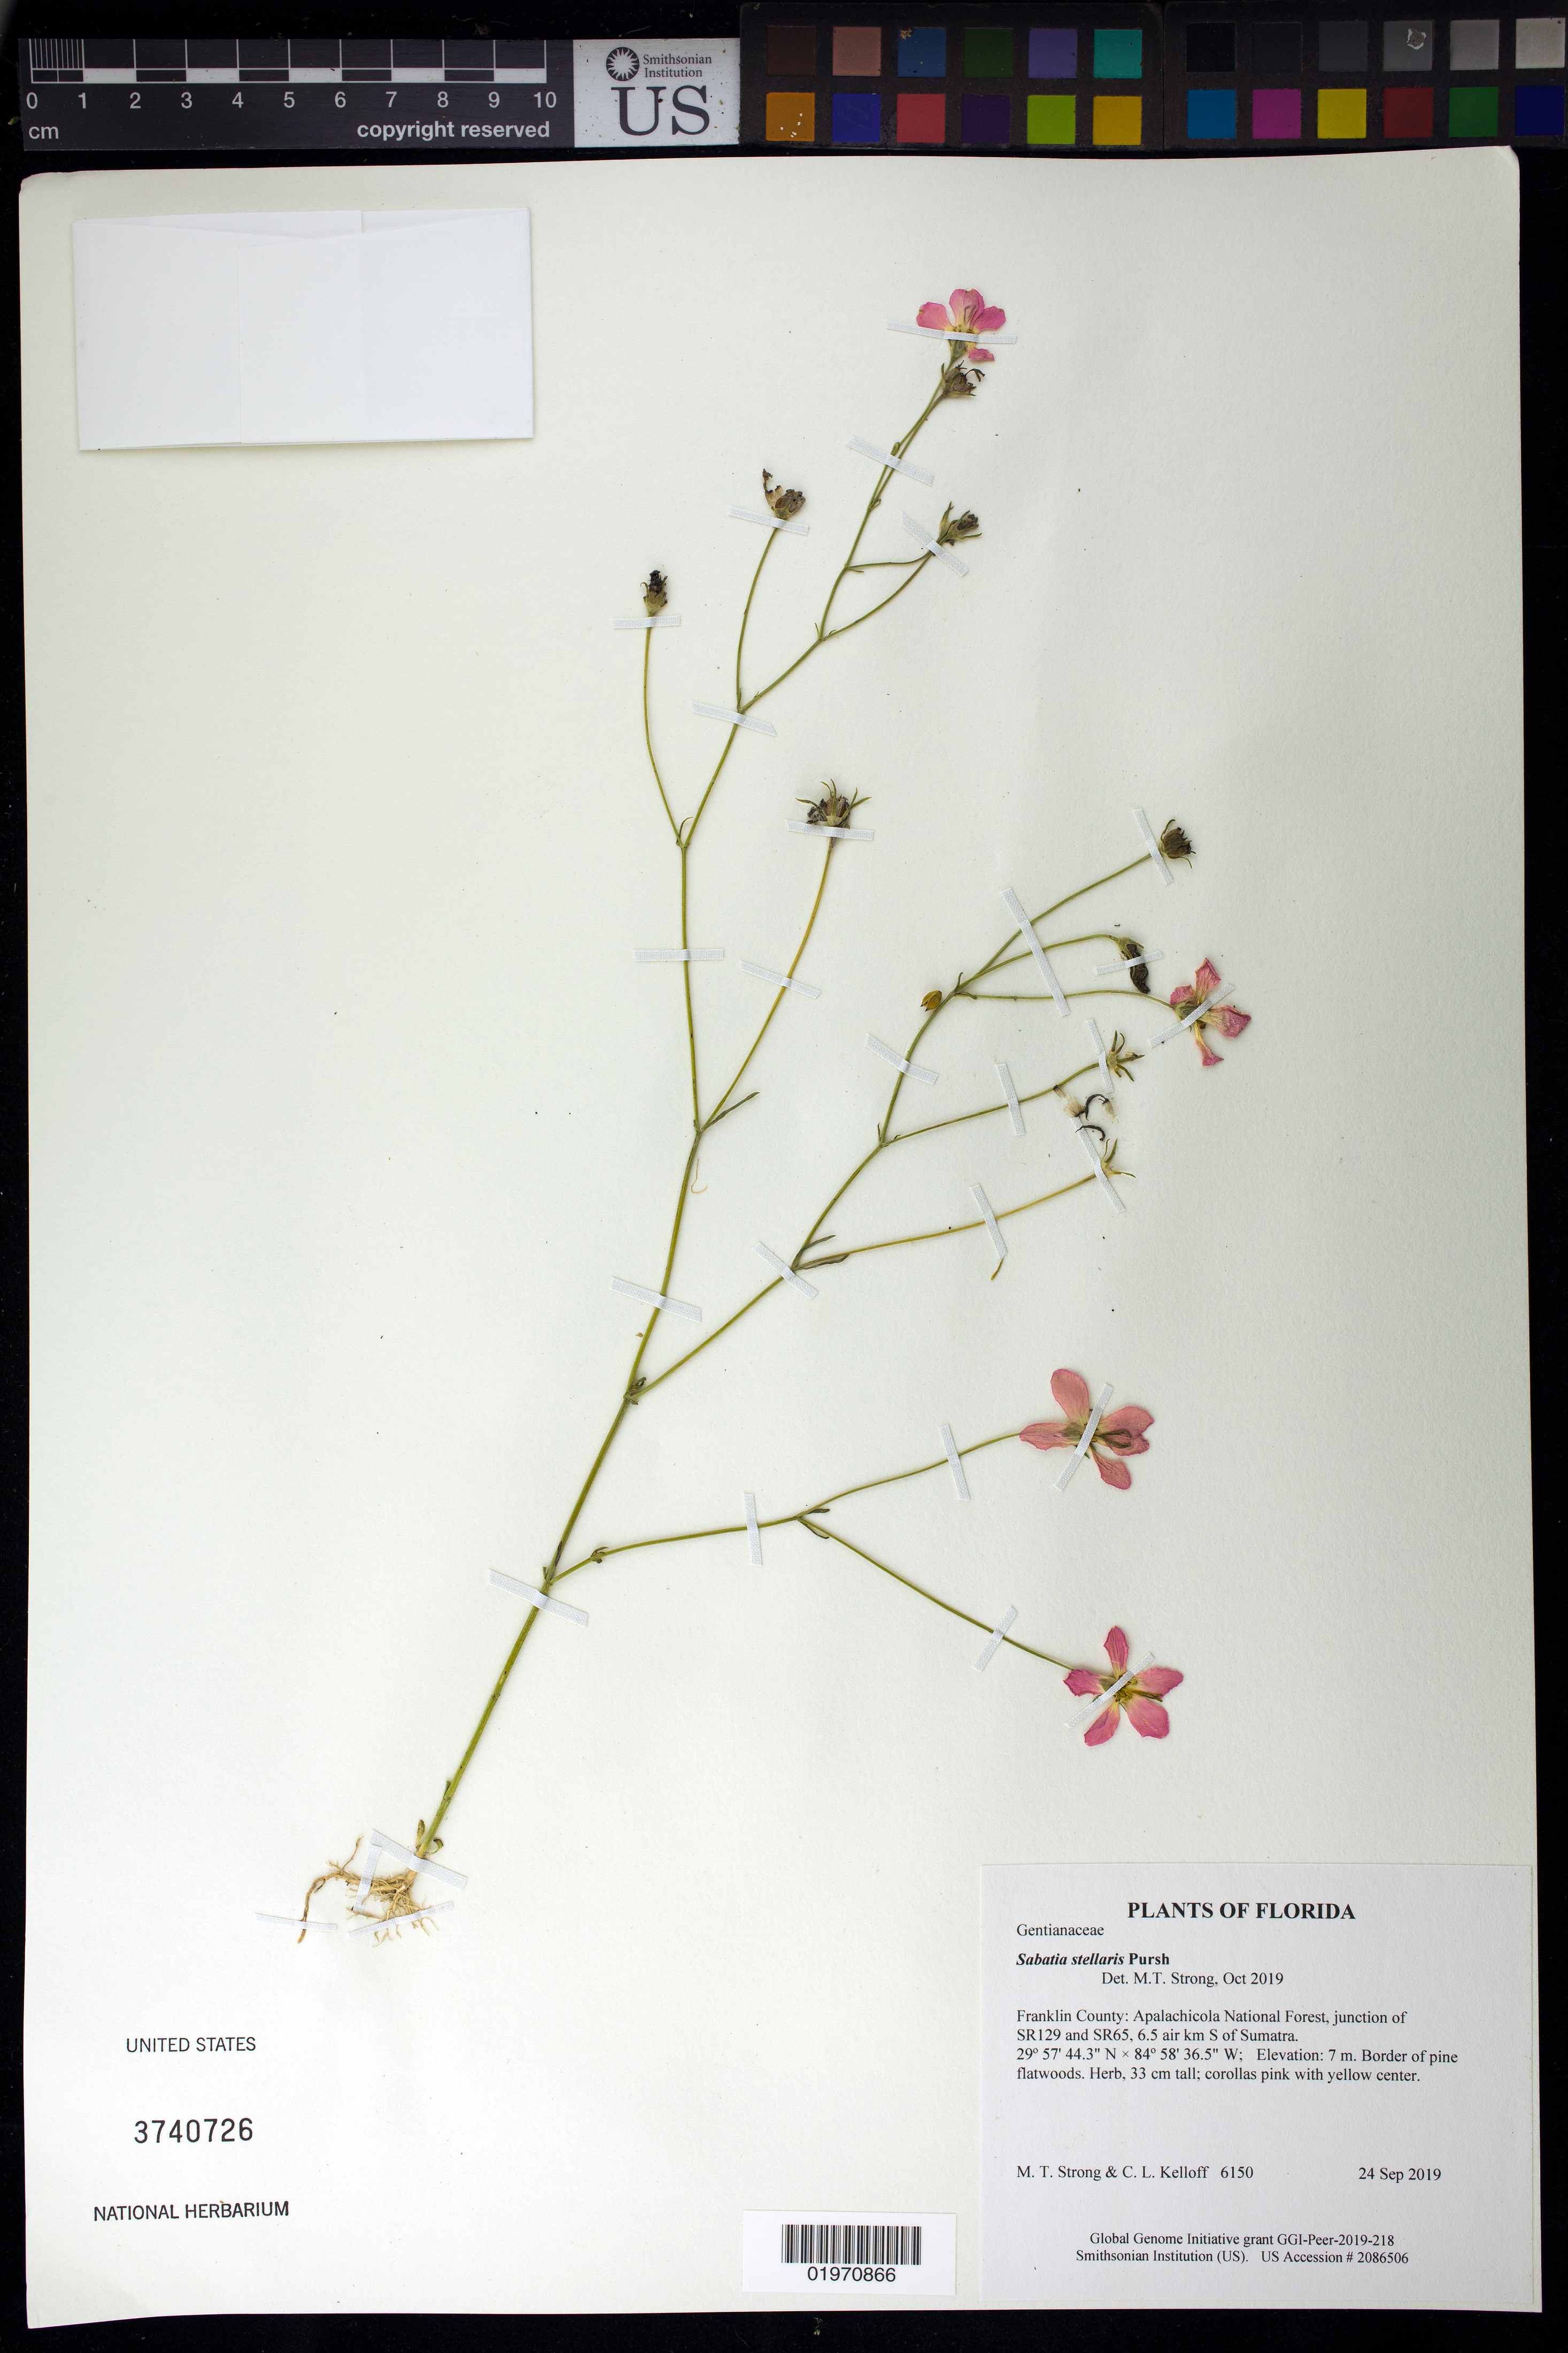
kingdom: Plantae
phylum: Tracheophyta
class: Magnoliopsida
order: Gentianales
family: Gentianaceae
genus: Sabatia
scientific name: Sabatia stellaris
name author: Pursh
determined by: Strong, Mark T., (BOT), Smithsonian Institution - National Museum of Natural History (UNITED STATES)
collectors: M. T. Strong & C. L. Kelloff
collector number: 6150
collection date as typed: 24 Sep 2019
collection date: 2019-09-24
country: United States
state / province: Florida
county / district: Franklin County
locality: Apalachicola National Forest, junction of SR129 and SR65, 6.5 air km S of Sumatra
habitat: Border of pine flatwoods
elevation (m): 7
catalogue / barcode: US 3740726